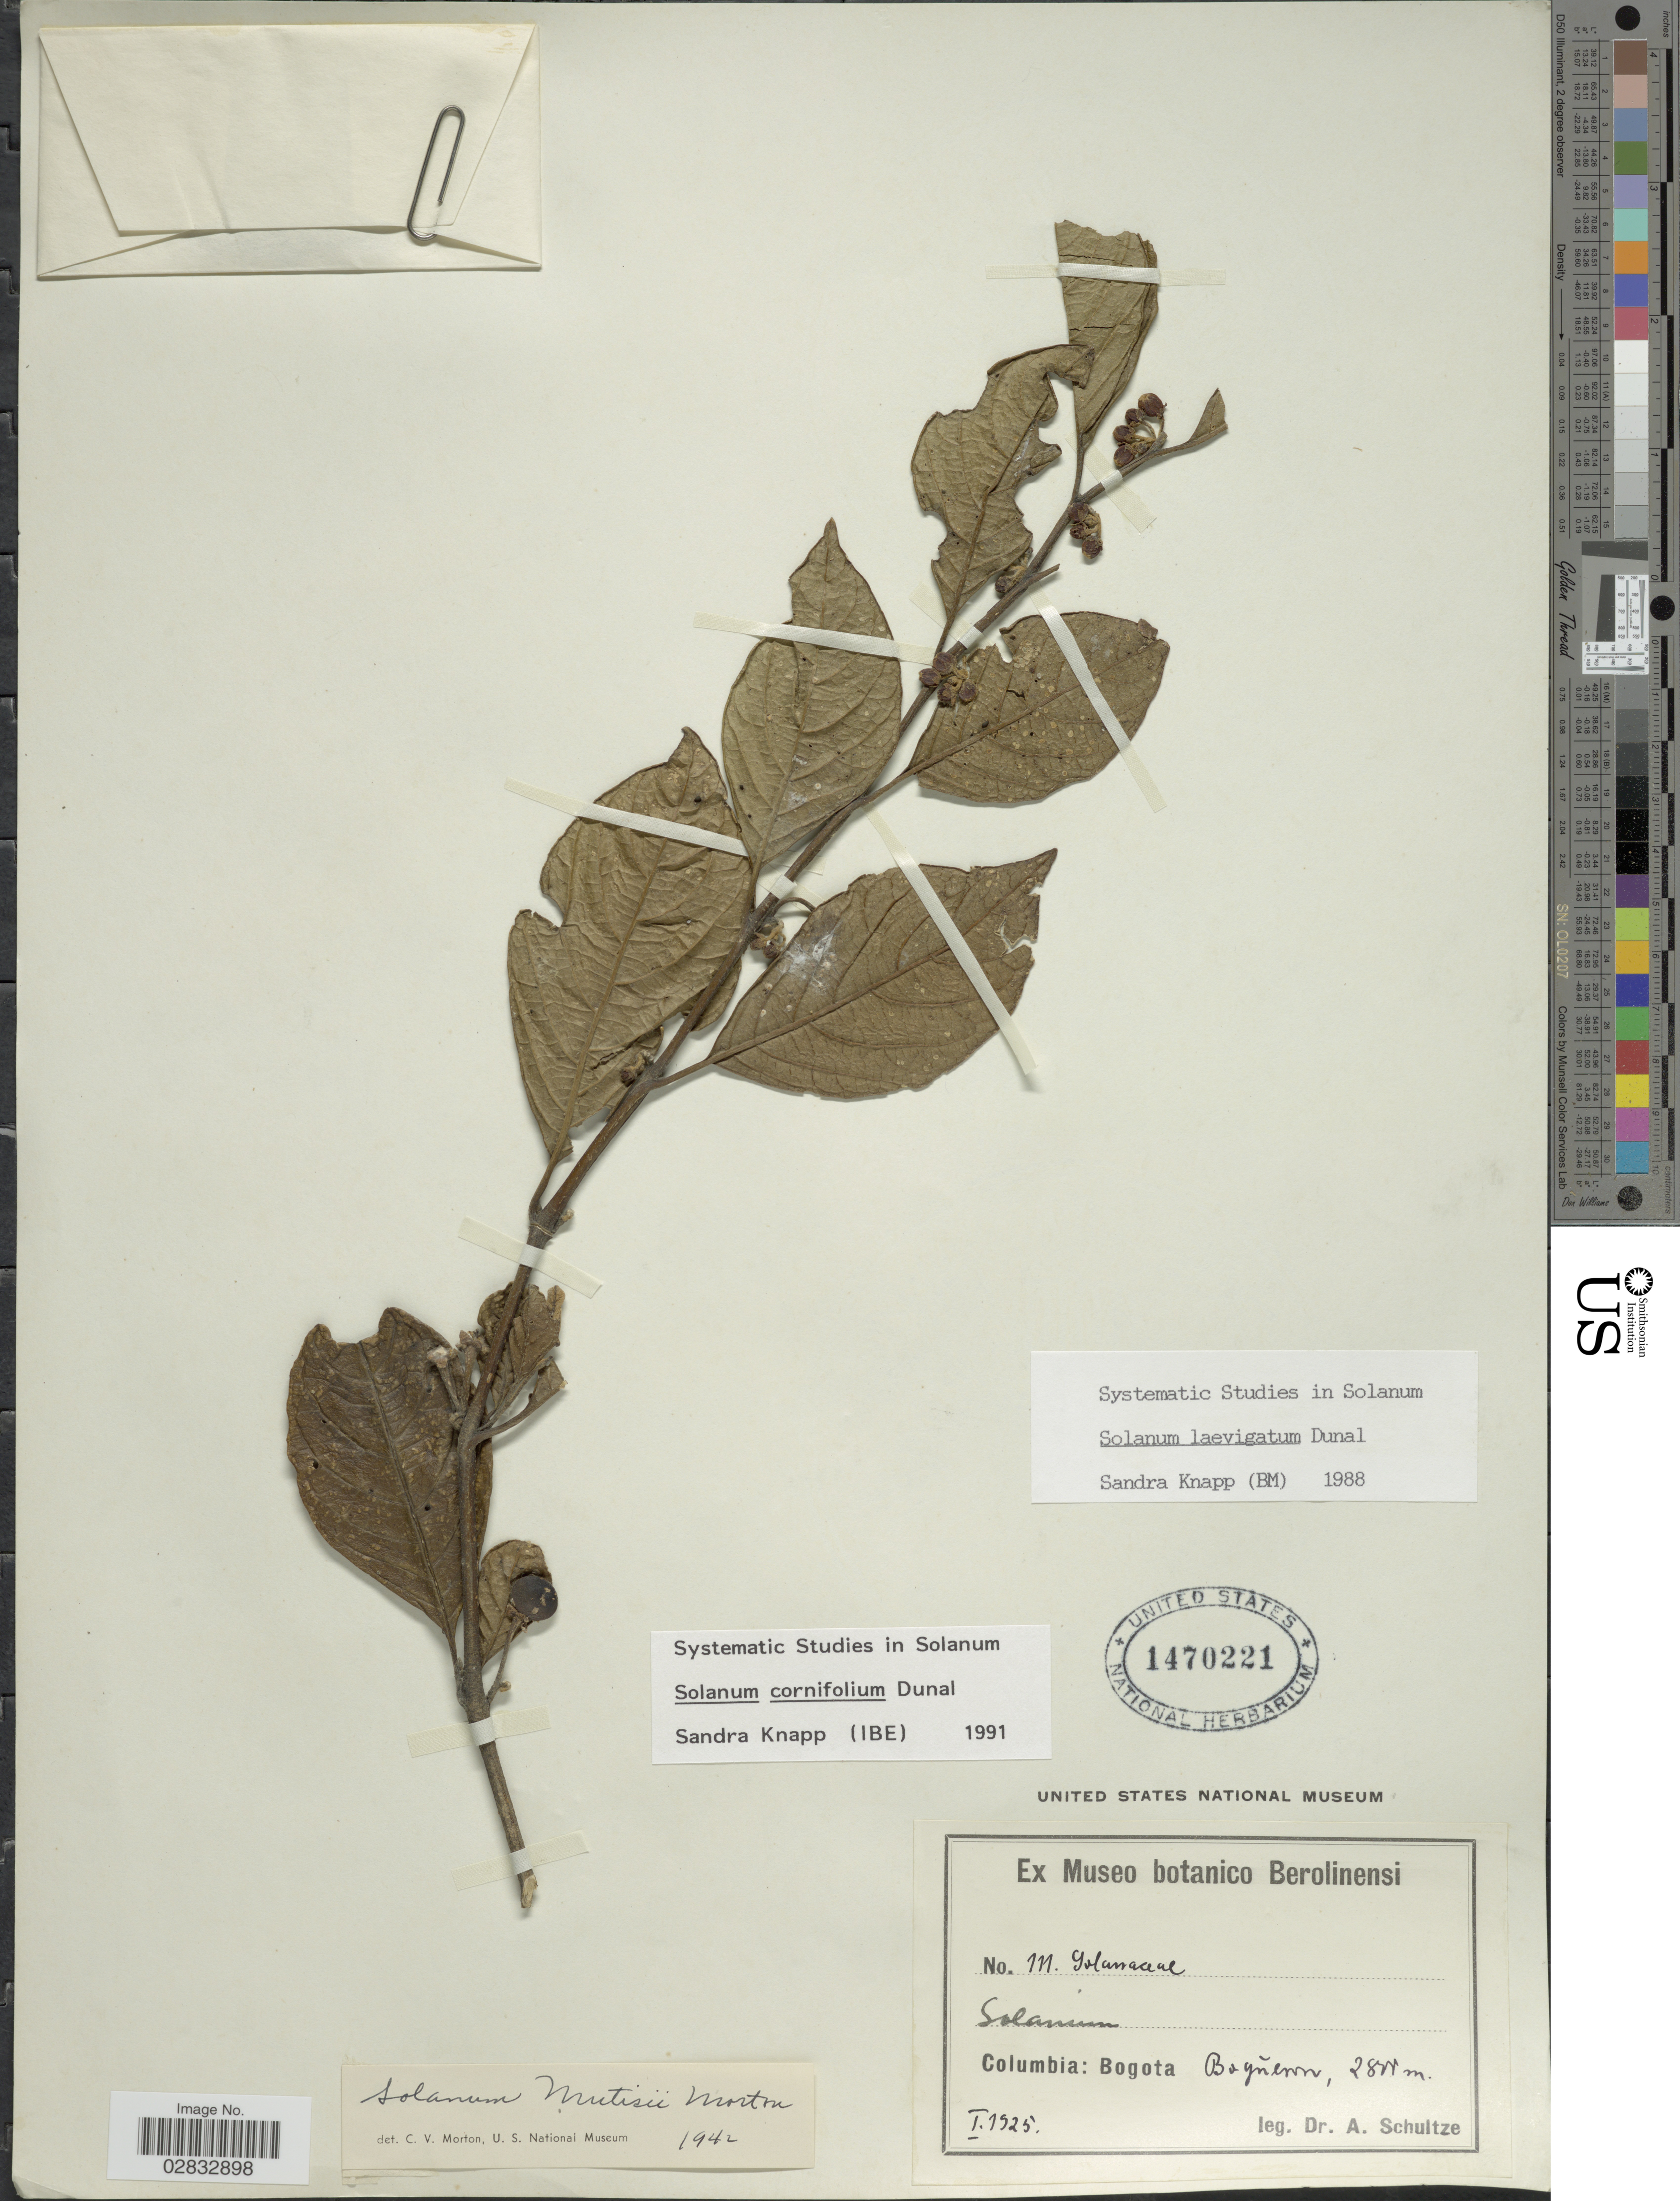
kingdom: Plantae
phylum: Tracheophyta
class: Magnoliopsida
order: Solanales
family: Solanaceae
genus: Solanum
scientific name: Solanum cornifolium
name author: Dunal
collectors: A. Schultze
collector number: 111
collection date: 1925-01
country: Colombia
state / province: Bogota D.C.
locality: Boqueron.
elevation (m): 2800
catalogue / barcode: US 1470221